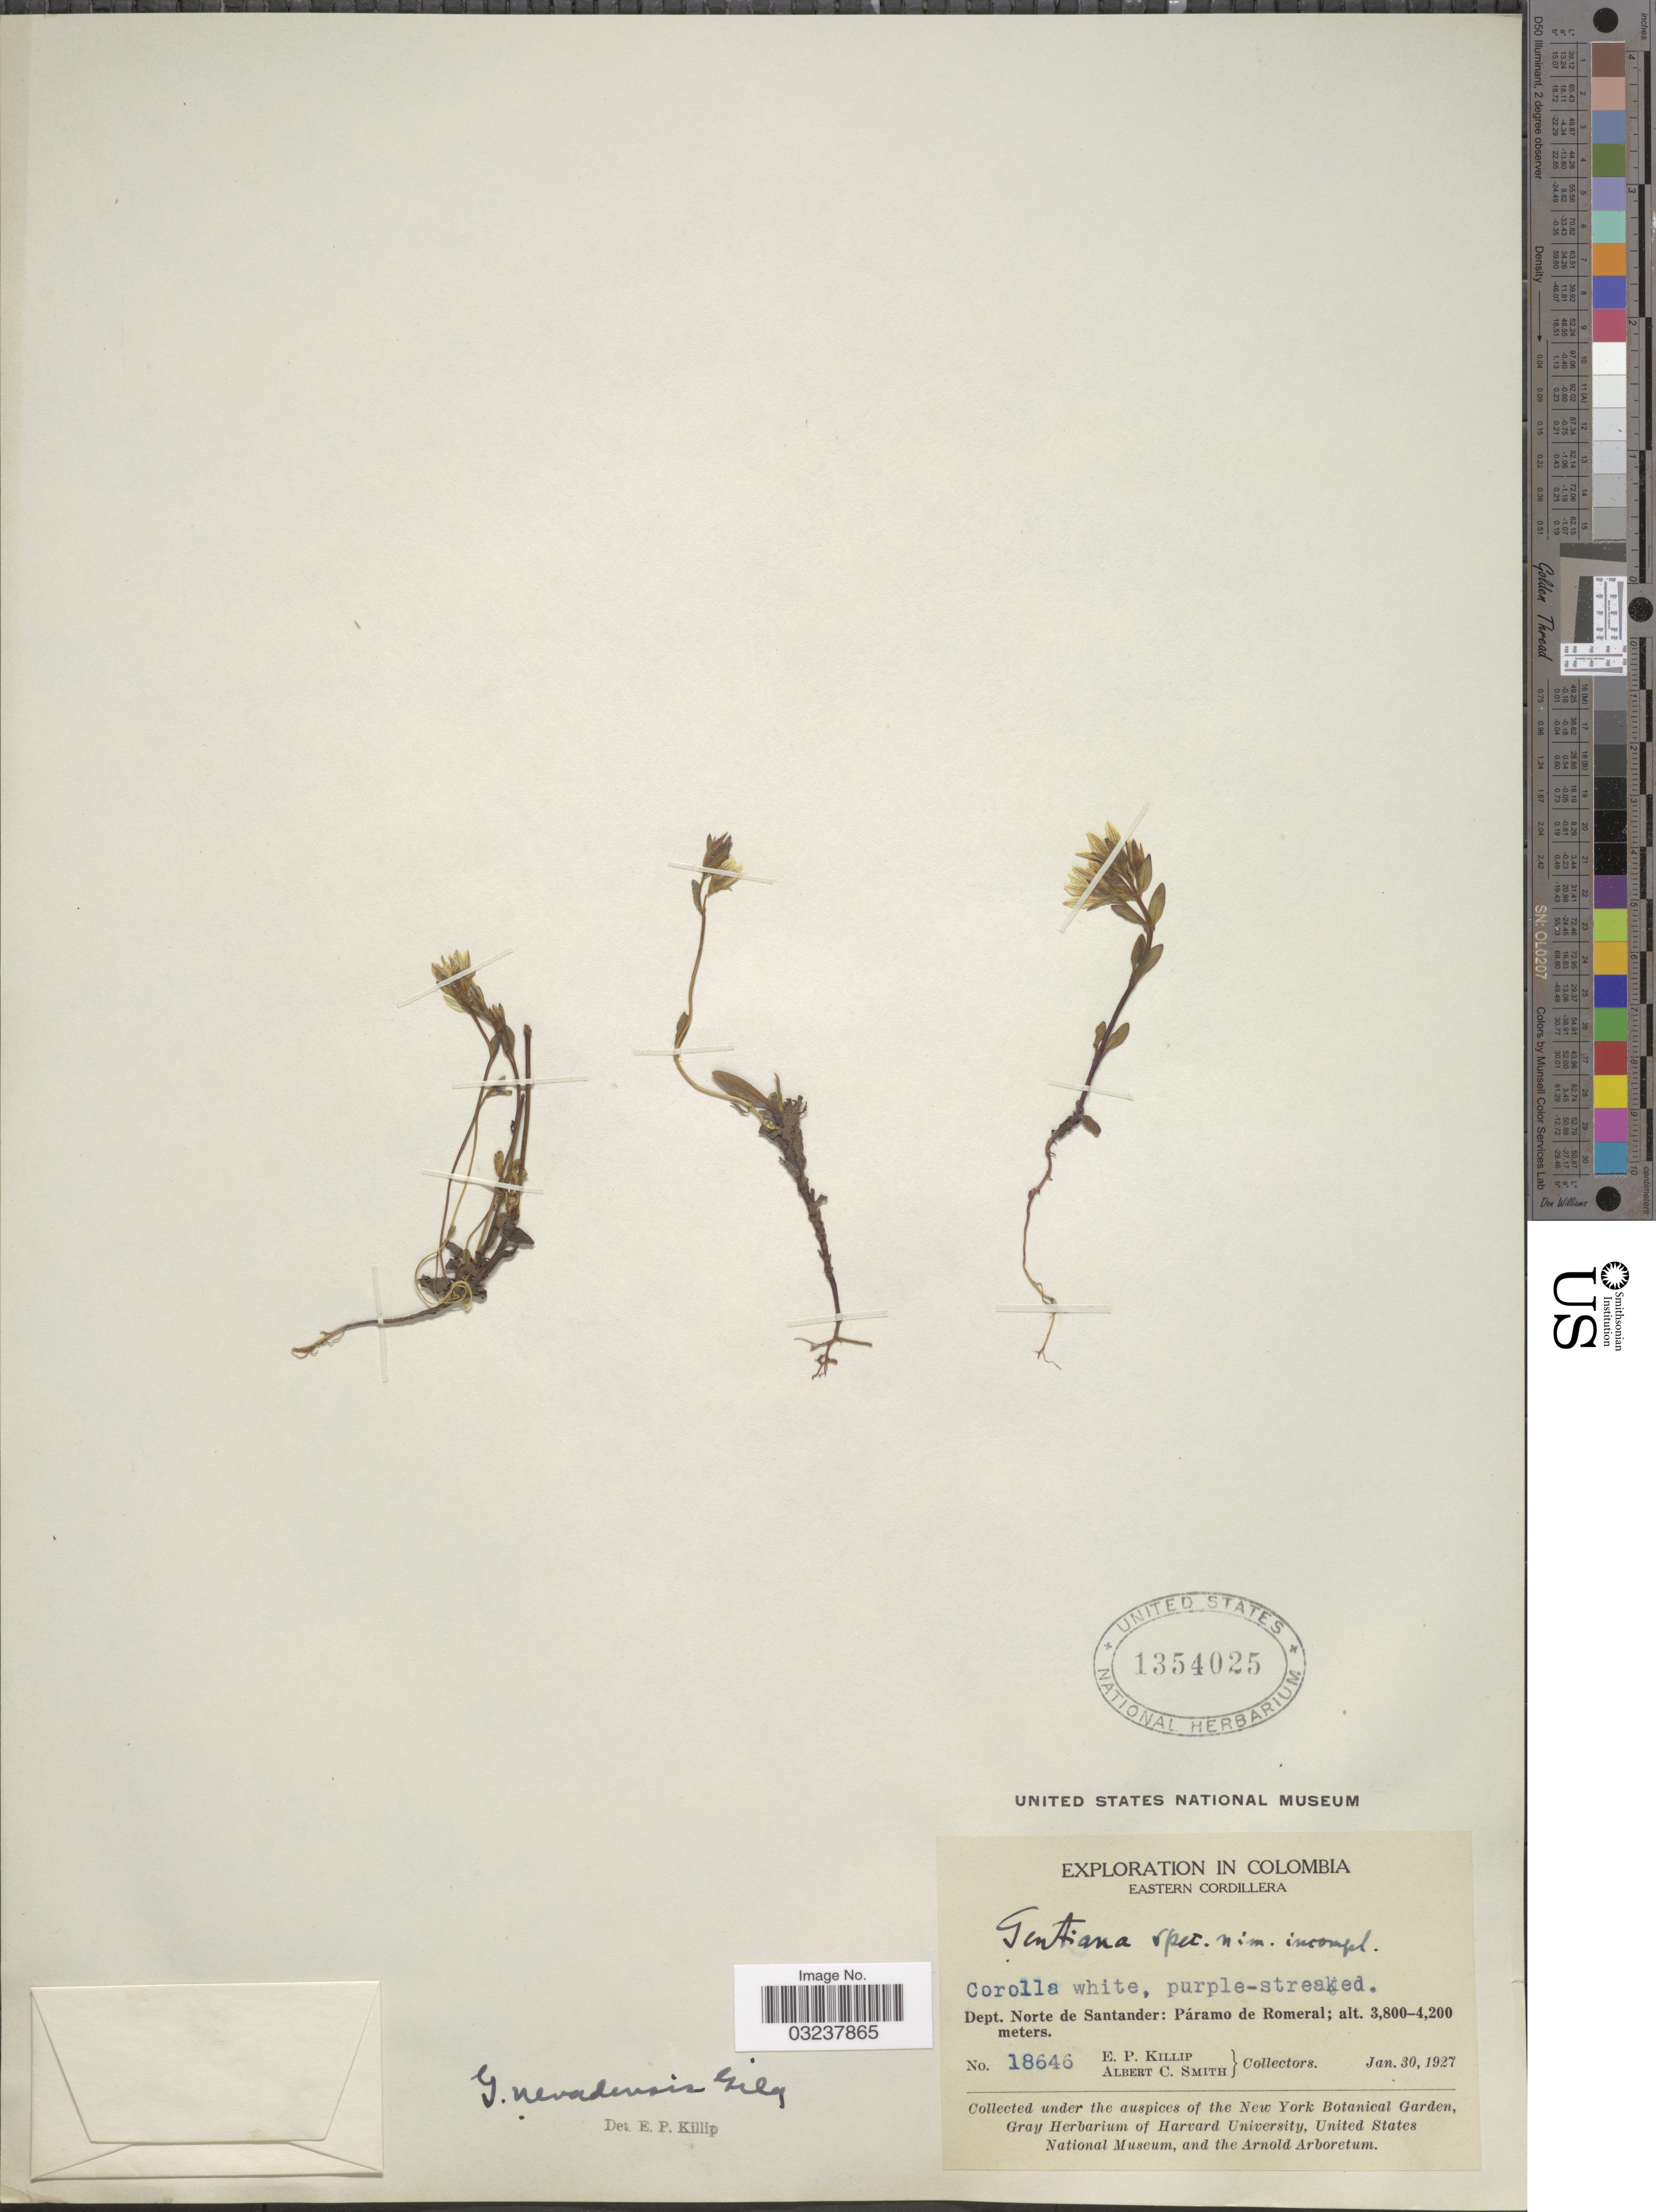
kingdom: Plantae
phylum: Tracheophyta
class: Magnoliopsida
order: Gentianales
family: Gentianaceae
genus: Gentianella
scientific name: Gentianella nevadensis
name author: (Gilg) Waever & Wüdenberg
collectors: E. P. Killip & A. C. Smith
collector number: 18646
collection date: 1927-01-30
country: Colombia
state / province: Norte de Santander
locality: Eastern Cordillera, Dept. Norte de Santander: Páramo de Romeral.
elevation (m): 3800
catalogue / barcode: US 1354025